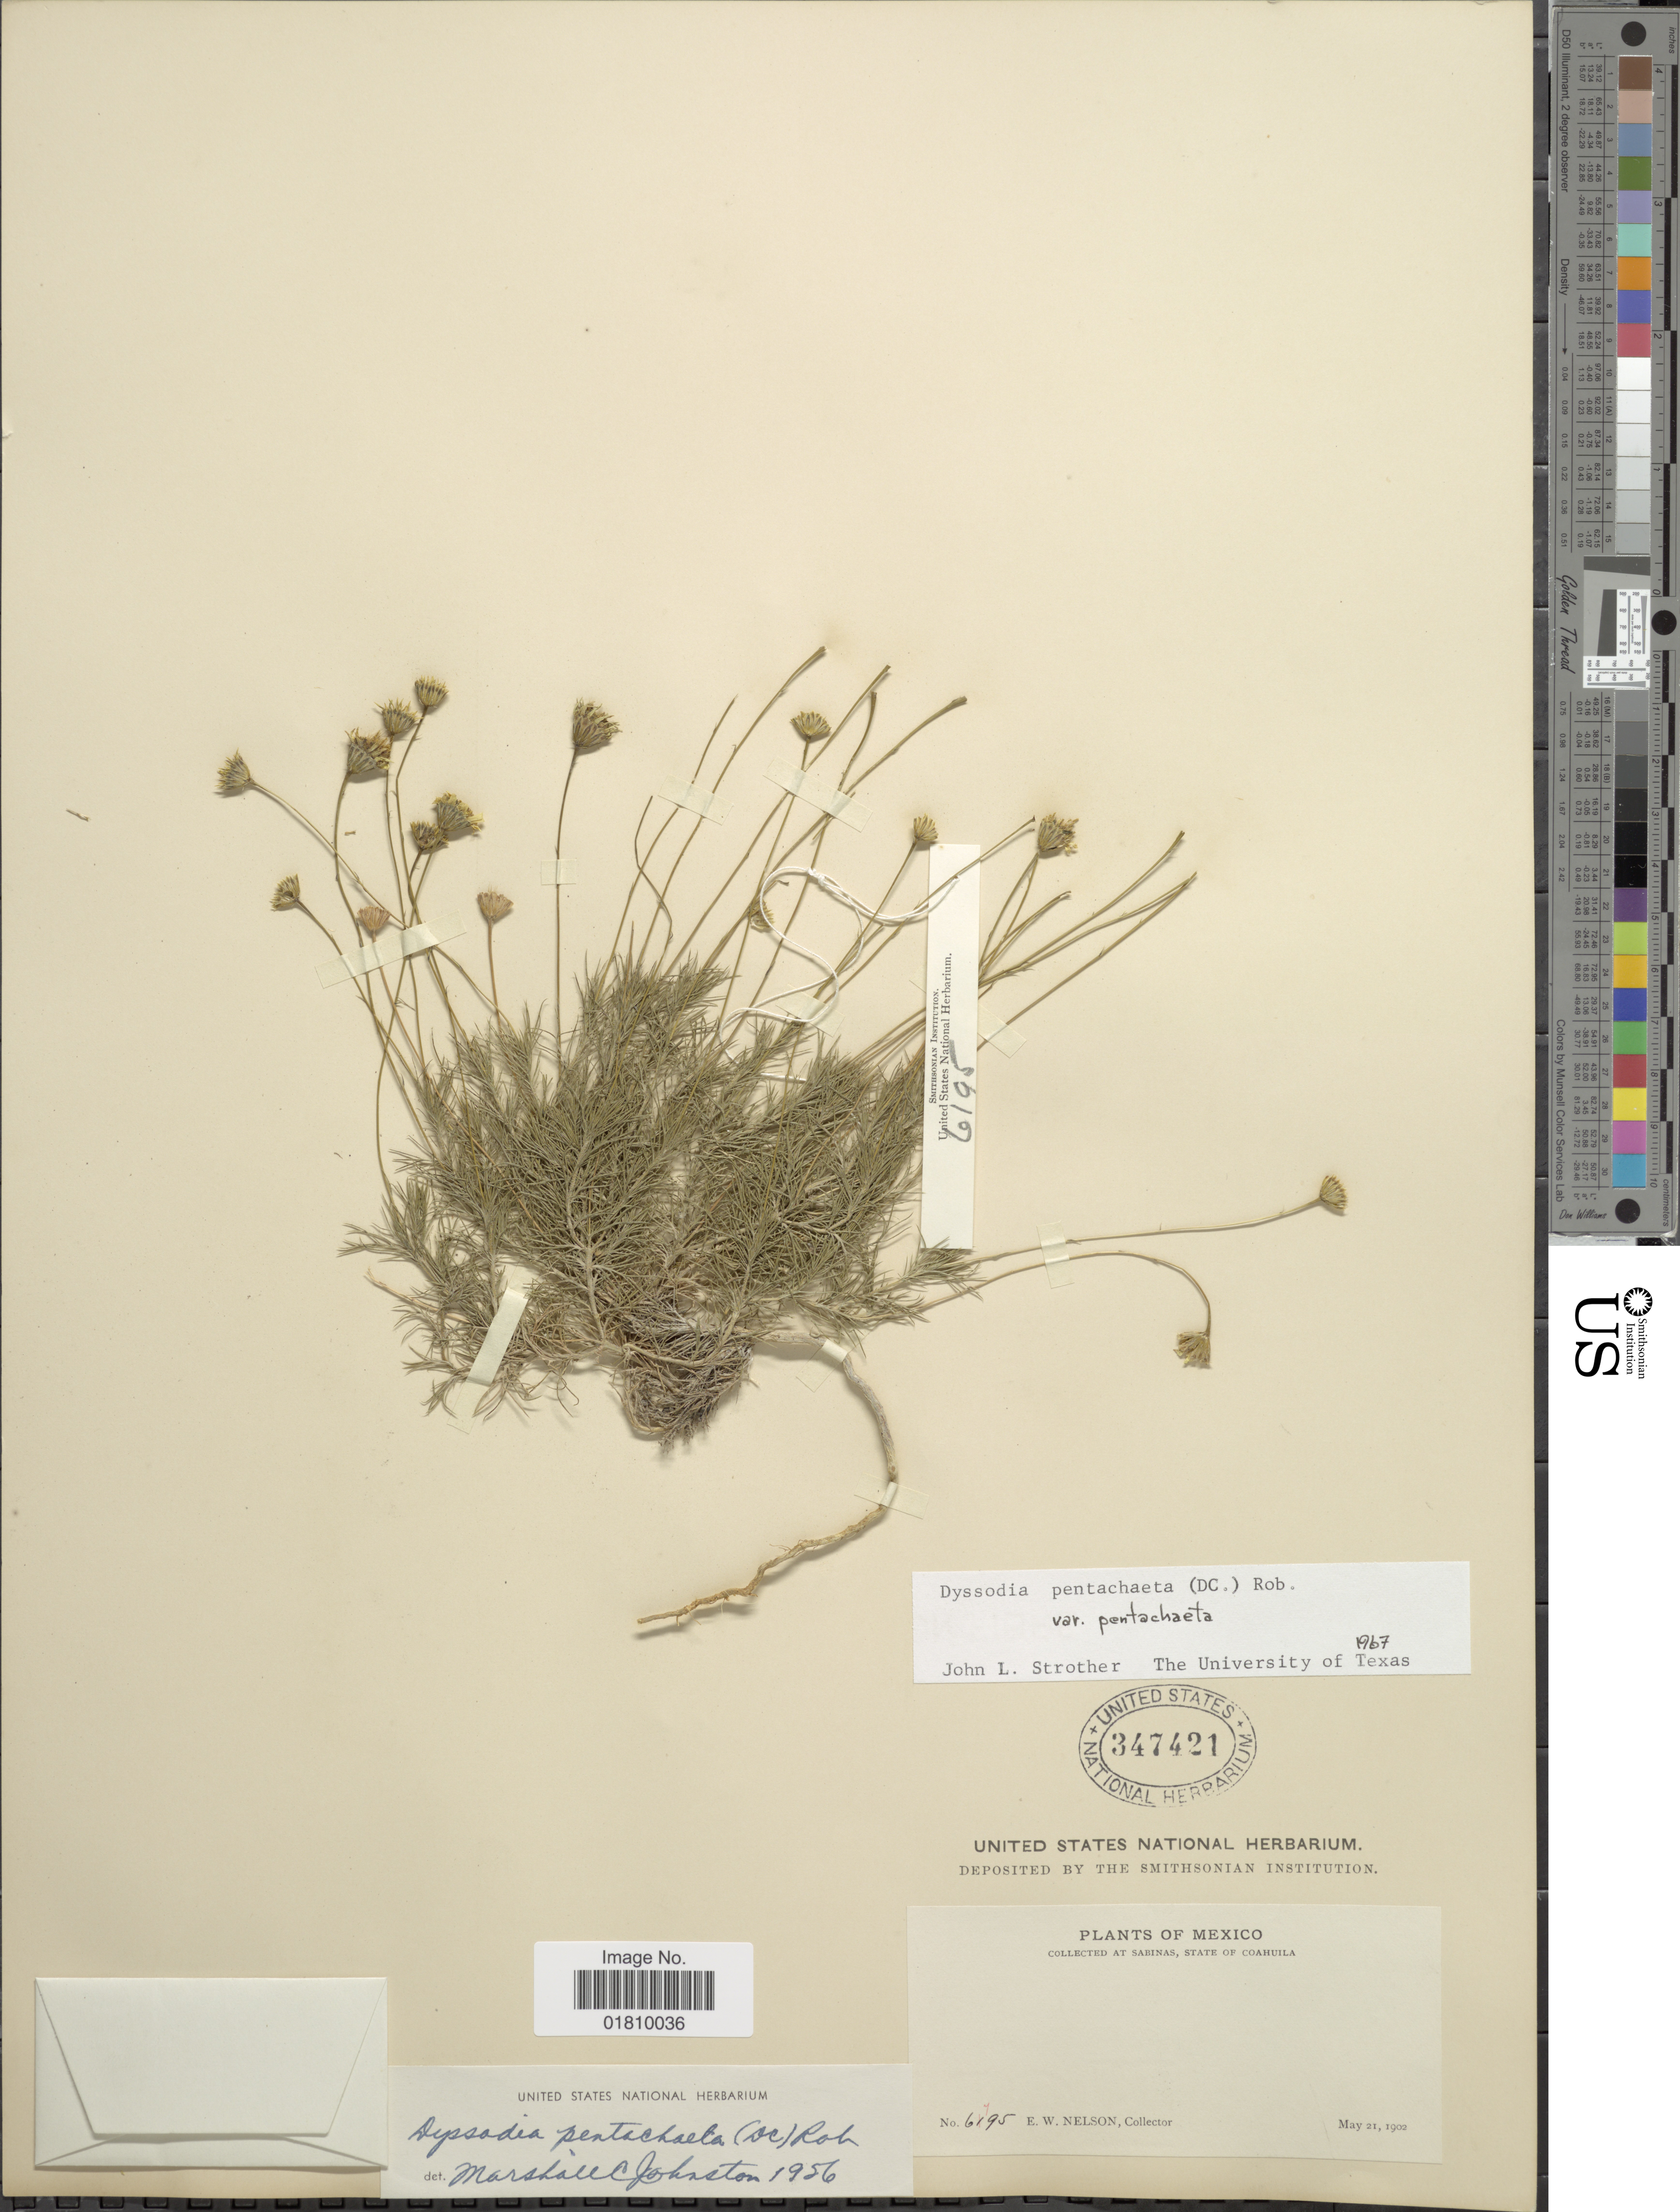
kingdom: Plantae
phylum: Tracheophyta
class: Magnoliopsida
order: Asterales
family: Asteraceae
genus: Thymophylla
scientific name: Thymophylla pentachaeta var. pentachaeta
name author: (DC.) Small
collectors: E. W. Nelson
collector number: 6195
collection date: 1902-05-21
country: Mexico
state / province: Coahuila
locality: Sabinas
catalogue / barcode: US 347421